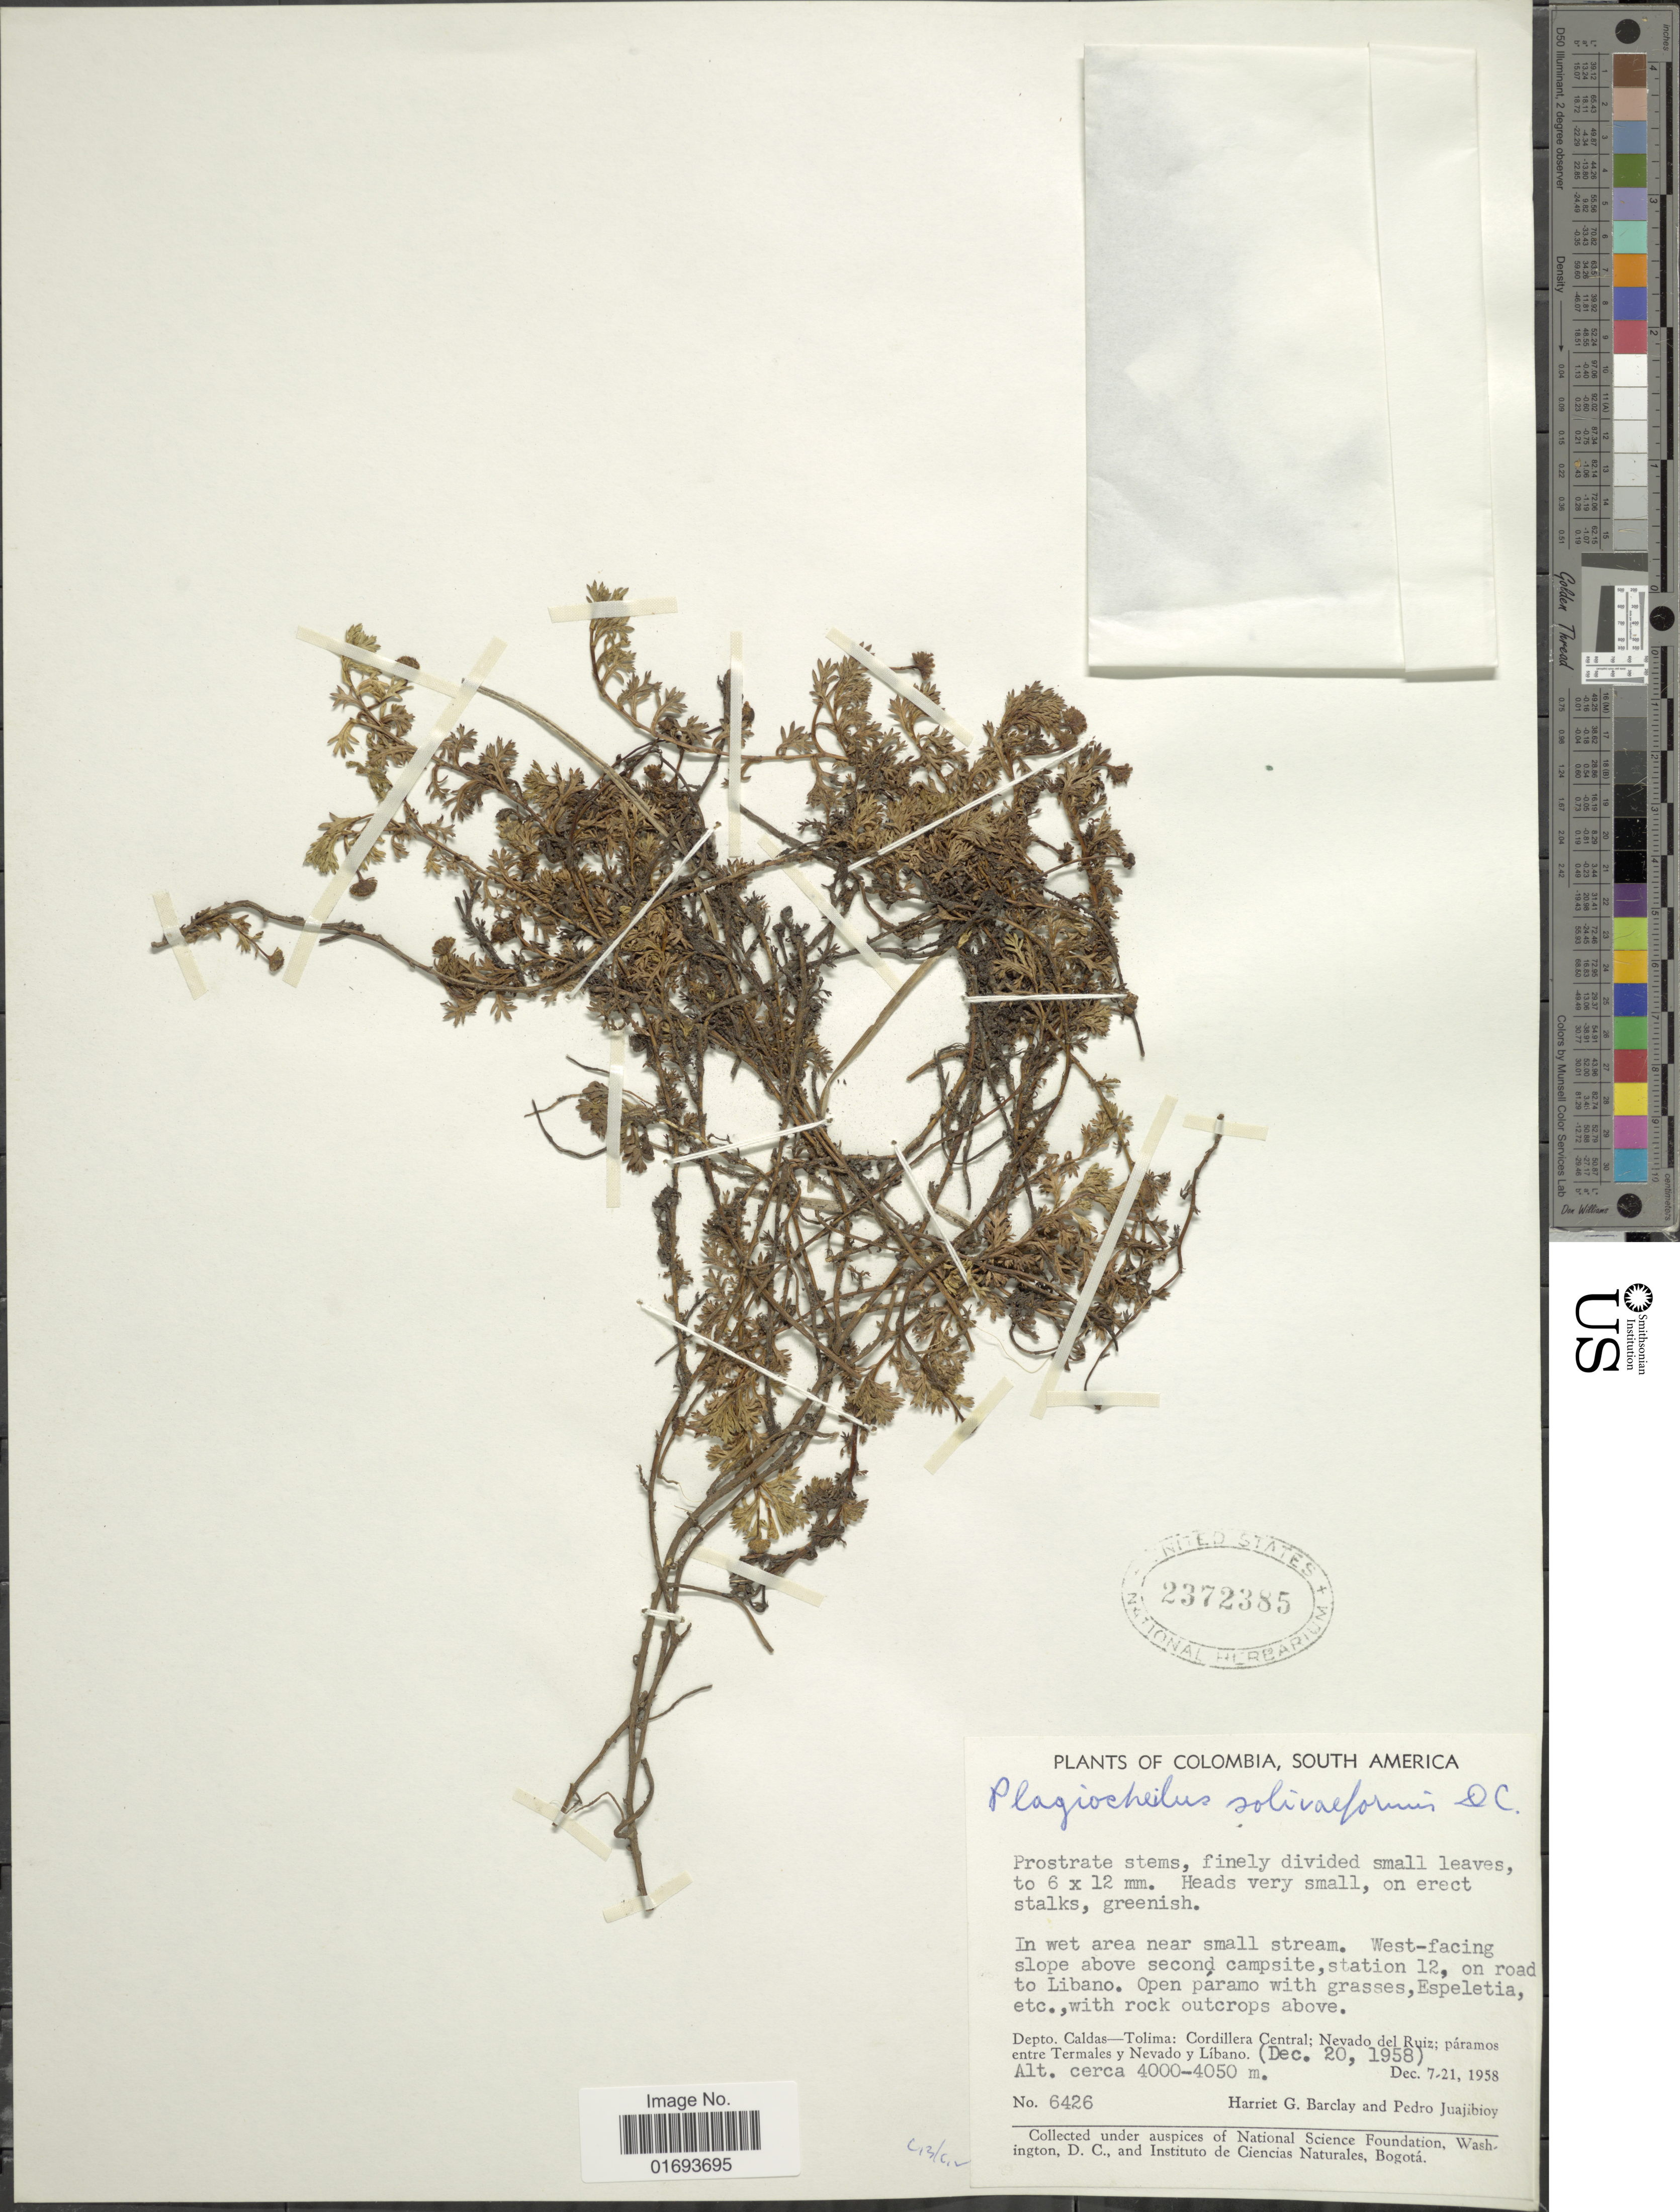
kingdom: Plantae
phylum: Tracheophyta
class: Magnoliopsida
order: Asterales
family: Asteraceae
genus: Plagiocheilus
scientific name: Plagiocheilus solivaeformis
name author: DC.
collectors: H. G. Barclay & P. Juaijibioy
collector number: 6426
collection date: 1958-12-07/1958-12-21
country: Colombia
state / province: Caldas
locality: Depto. Caldas-Tolima: Cordillera Oriental; Nevado del Ruiz; paramos entre Termales y Nevado y Libano. West-facing slope above second campsite, station 12, on road to libano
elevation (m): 4000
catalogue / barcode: US 2372385